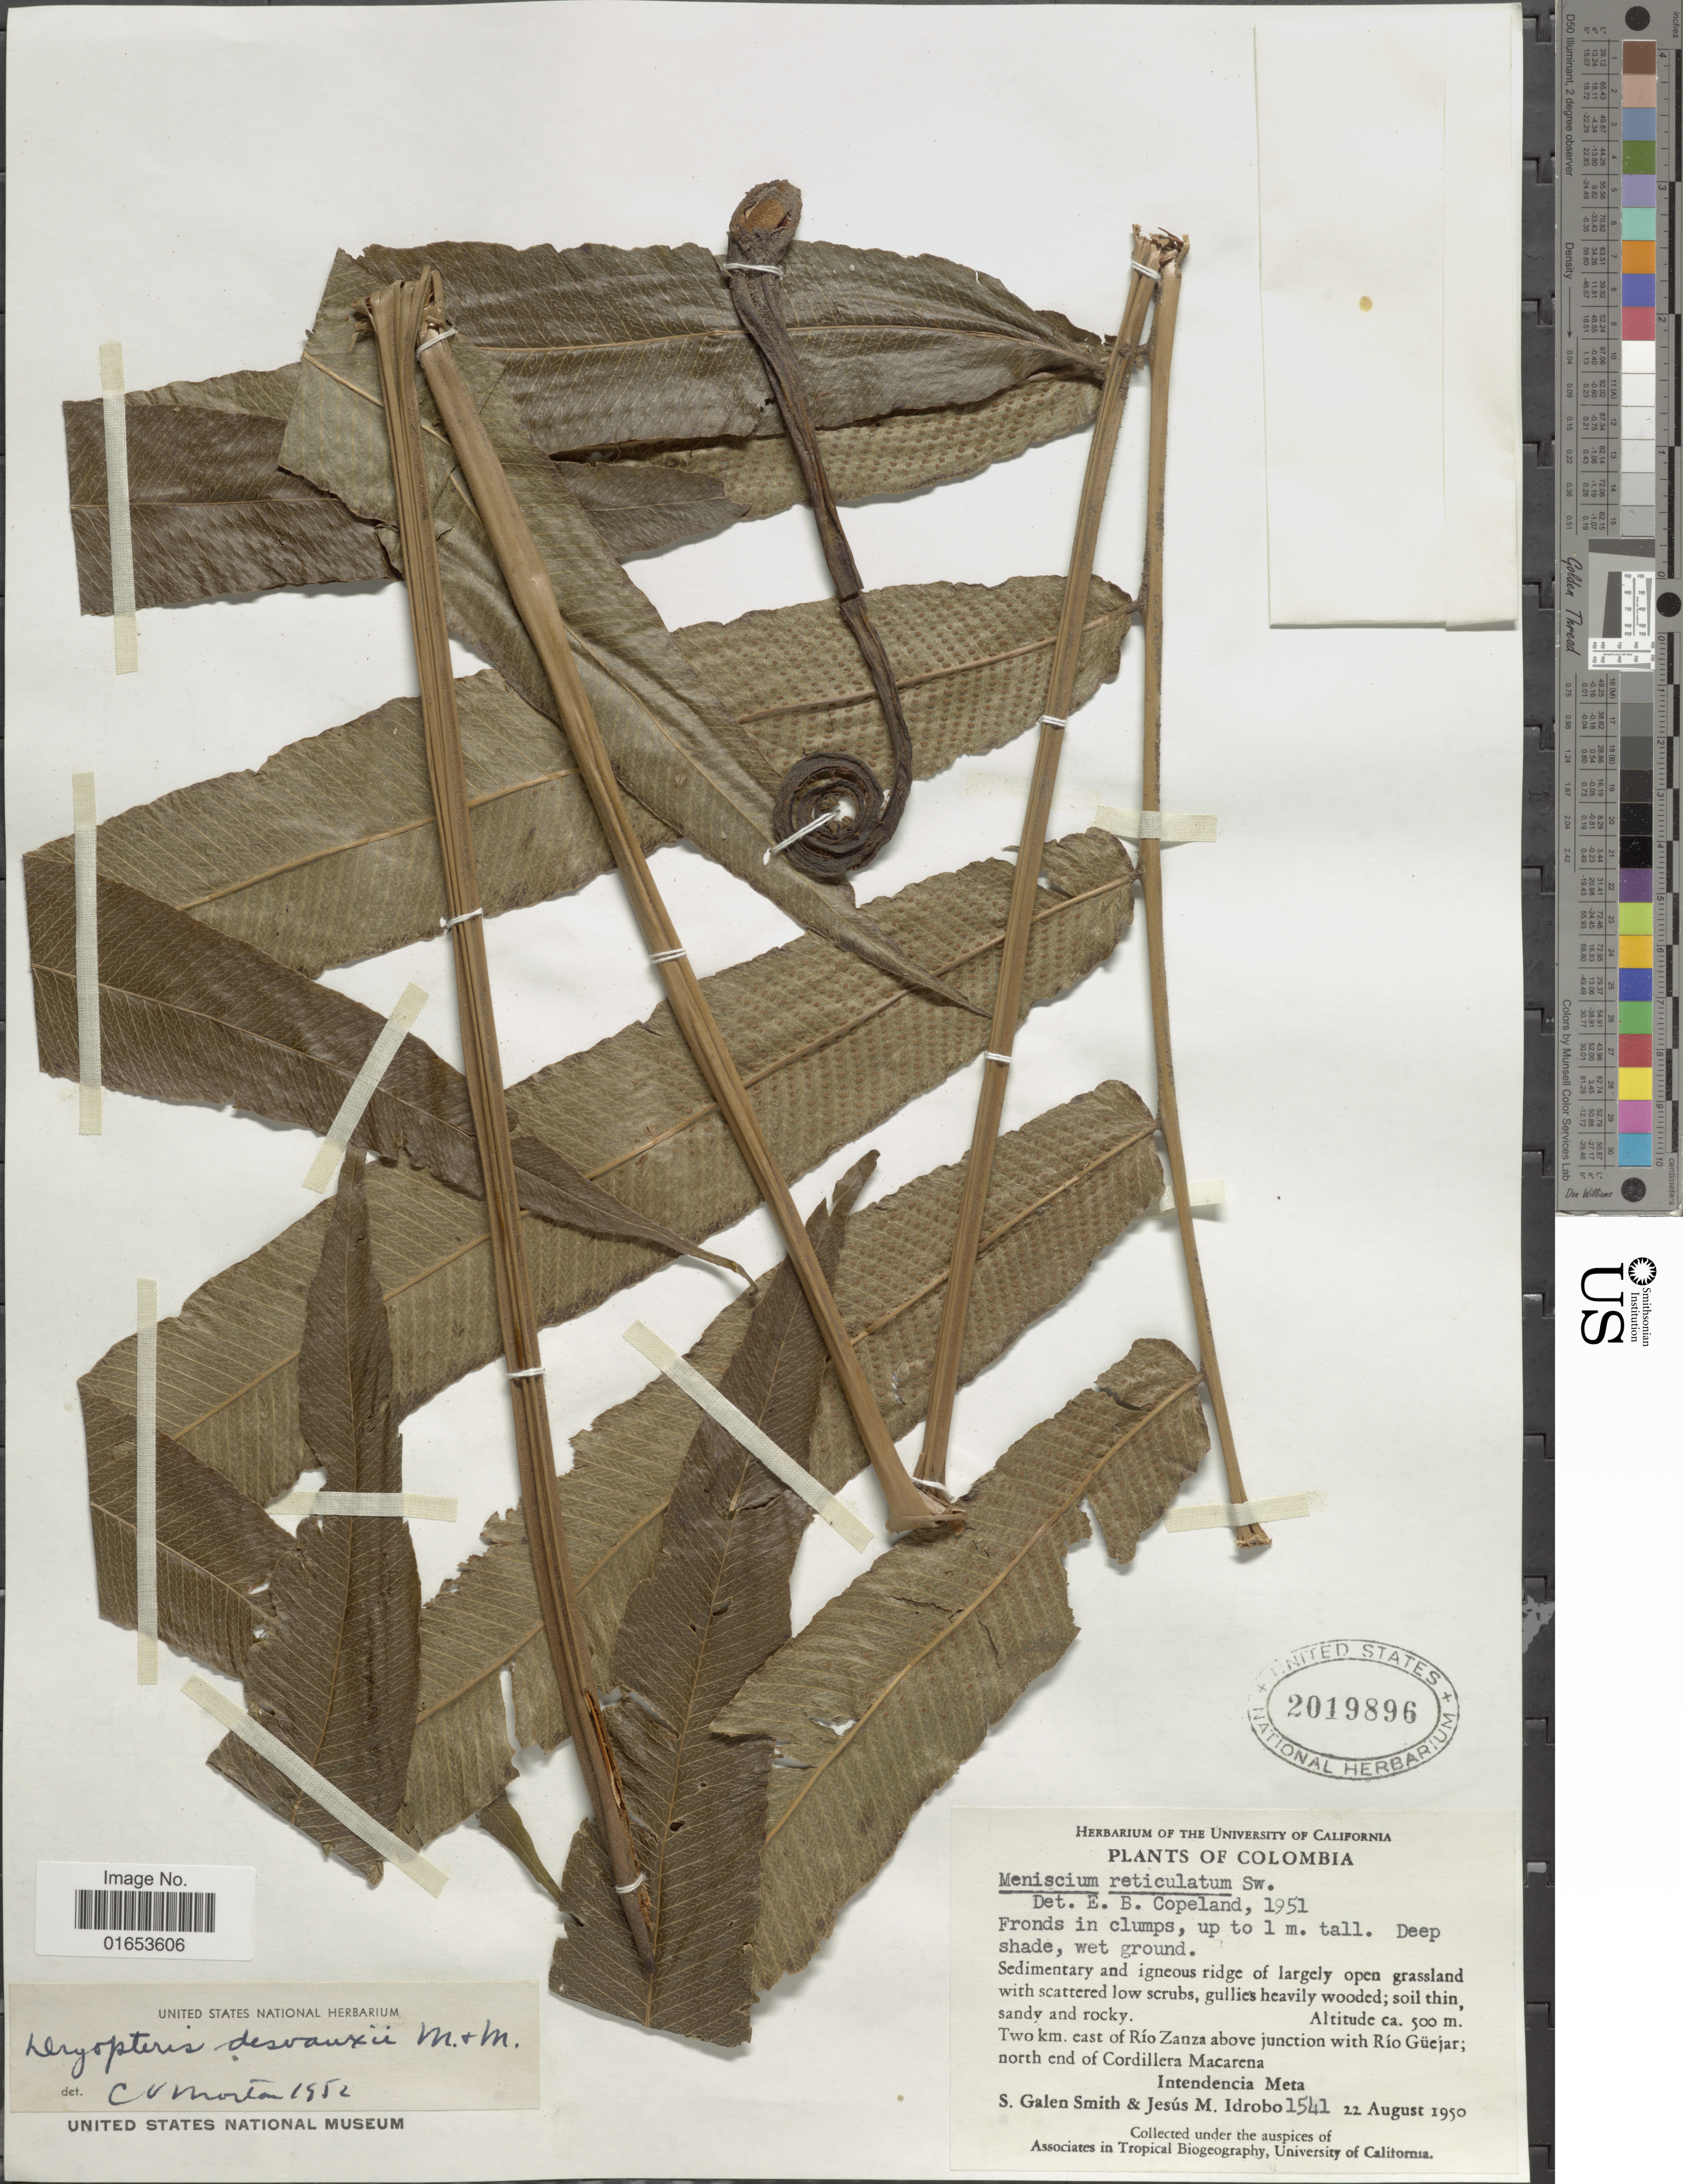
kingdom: Plantae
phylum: Tracheophyta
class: Polypodiopsida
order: Polypodiales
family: Thelypteridaceae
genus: Meniscium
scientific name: Meniscium longifolium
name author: Fée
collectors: S. G. Smith & J. M. Idrobo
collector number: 1541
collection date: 1950-08-22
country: Colombia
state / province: Meta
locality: Two km. east of Río Zanza above junction with Río Güejar; north end of Cordillera Macarena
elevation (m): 500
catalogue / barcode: US 2019896